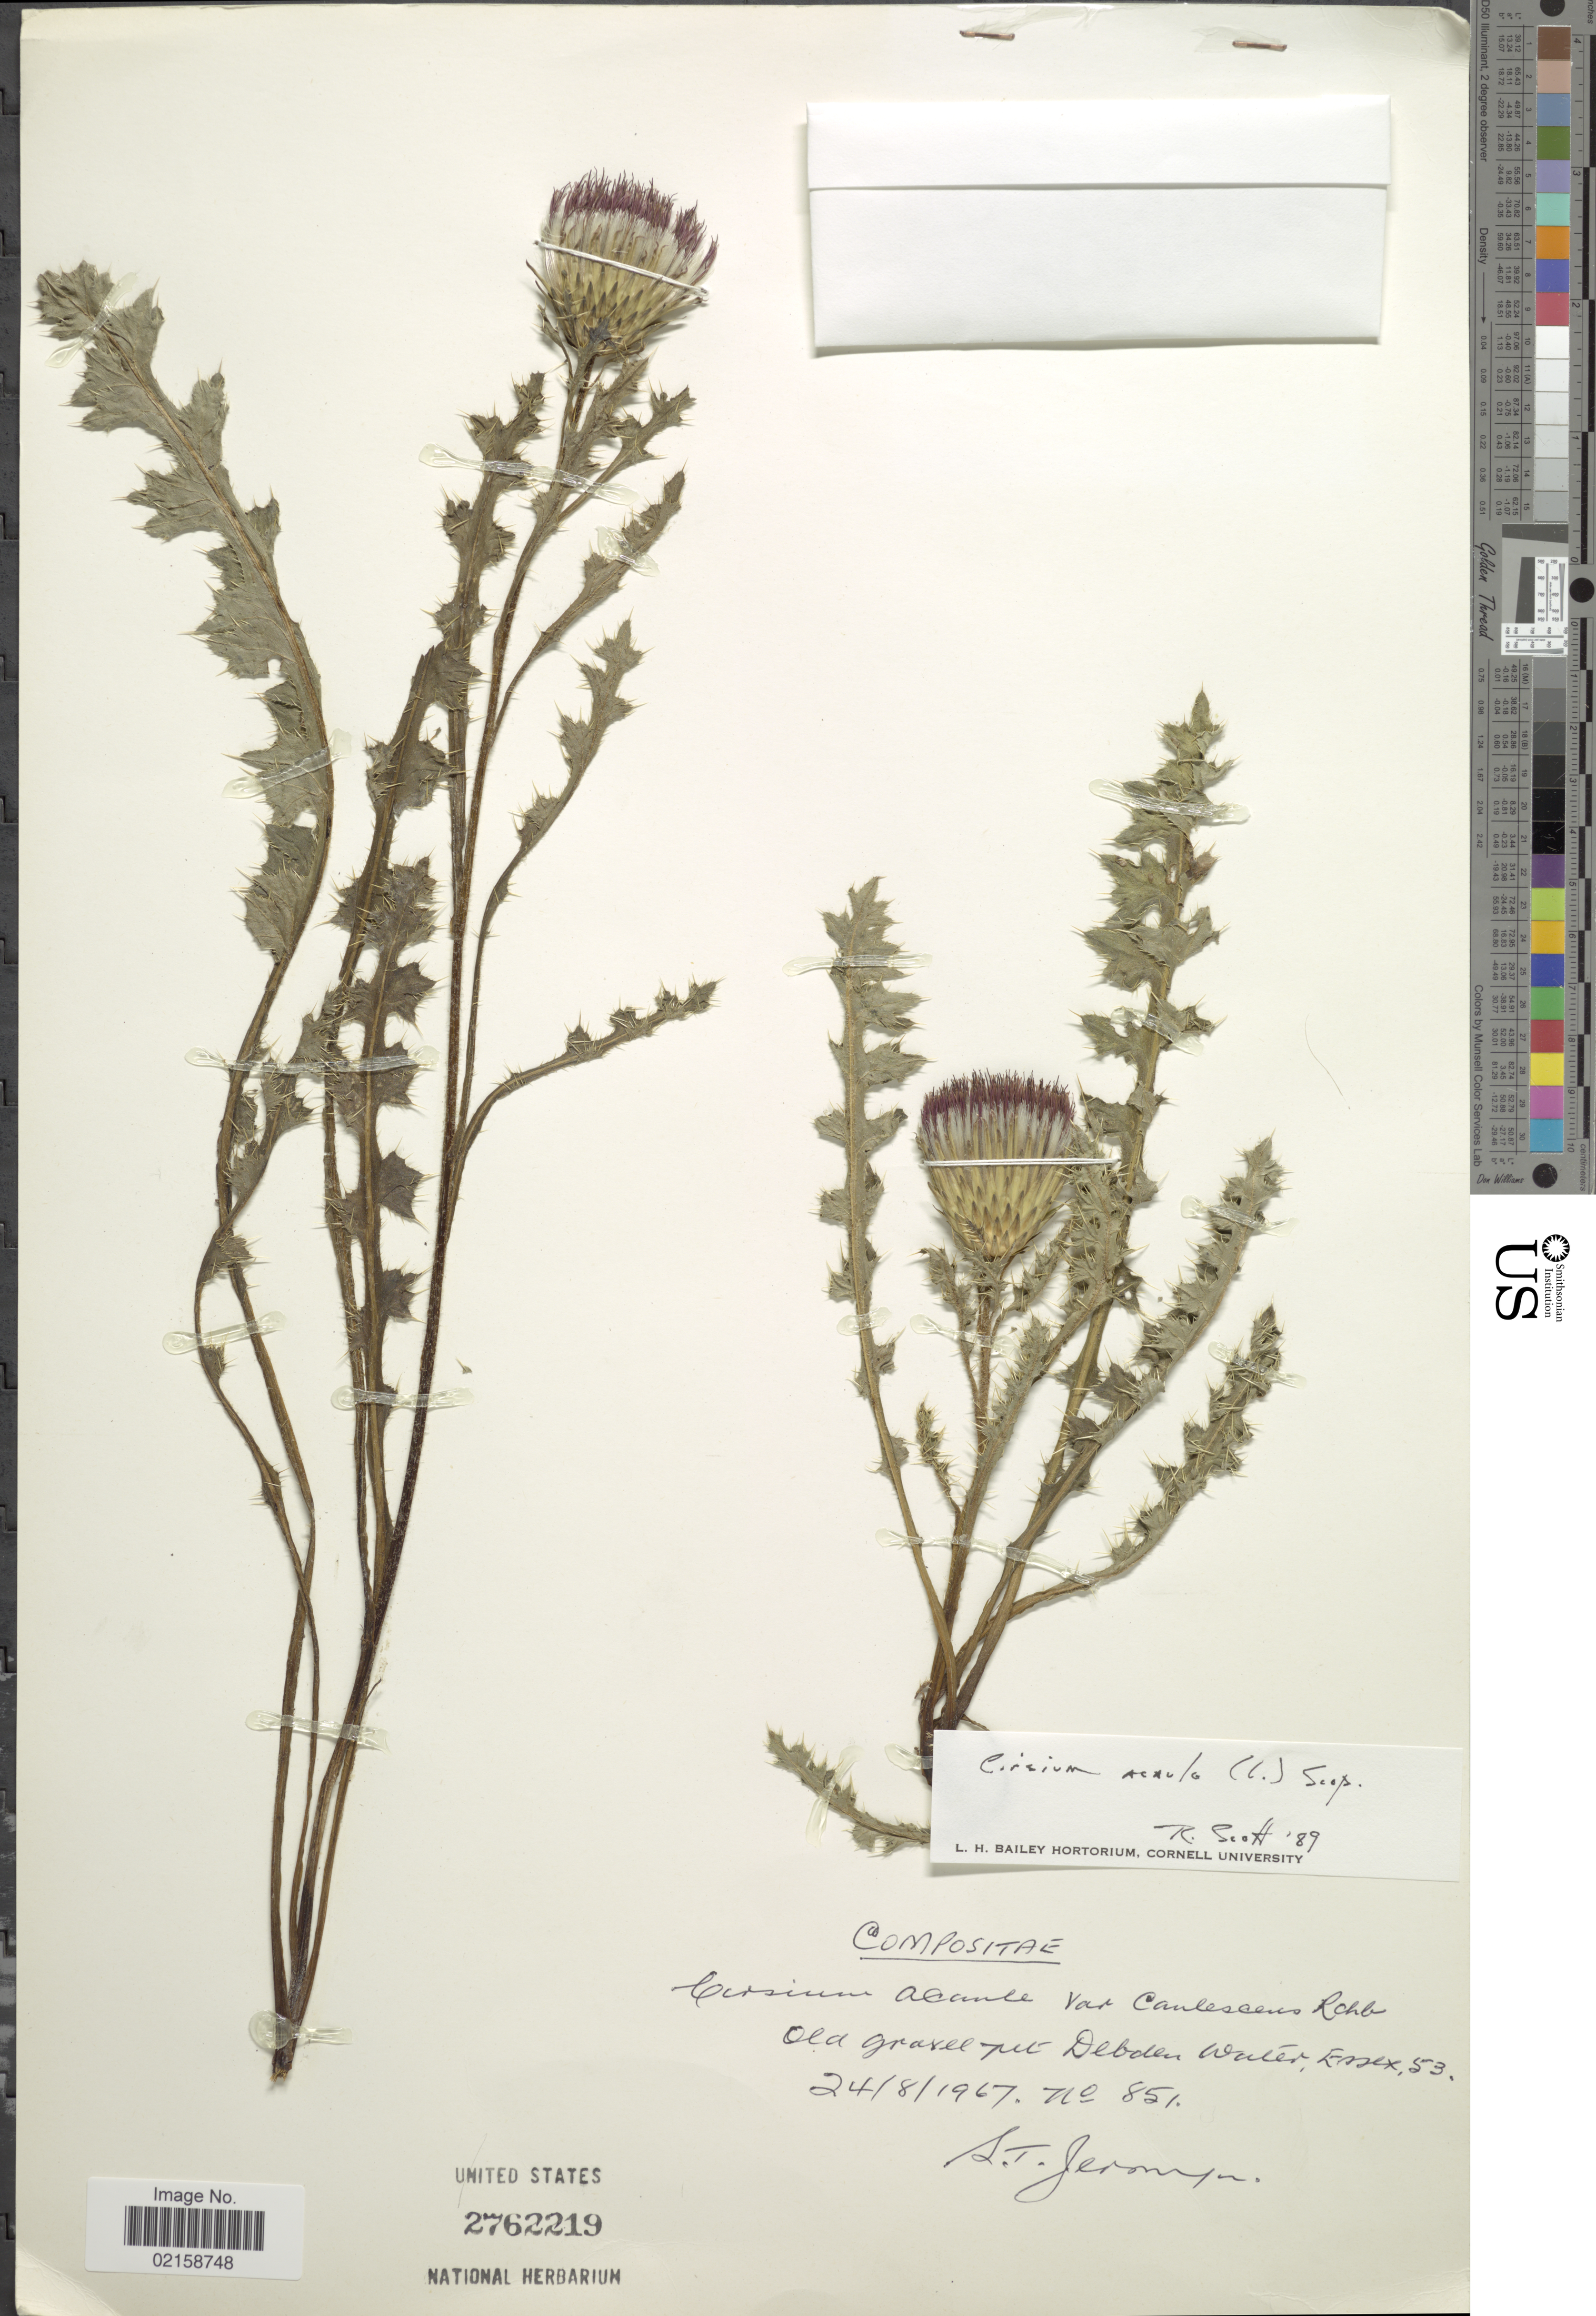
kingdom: Plantae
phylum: Tracheophyta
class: Magnoliopsida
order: Asterales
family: Asteraceae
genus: Cirsium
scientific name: Cirsium acaule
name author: (L.) Scop.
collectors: S. Jermyn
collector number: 851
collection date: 1967-08-24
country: United Kingdom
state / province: England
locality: Old gravel pit Debden Whaler, Essex 53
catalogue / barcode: US 2762219